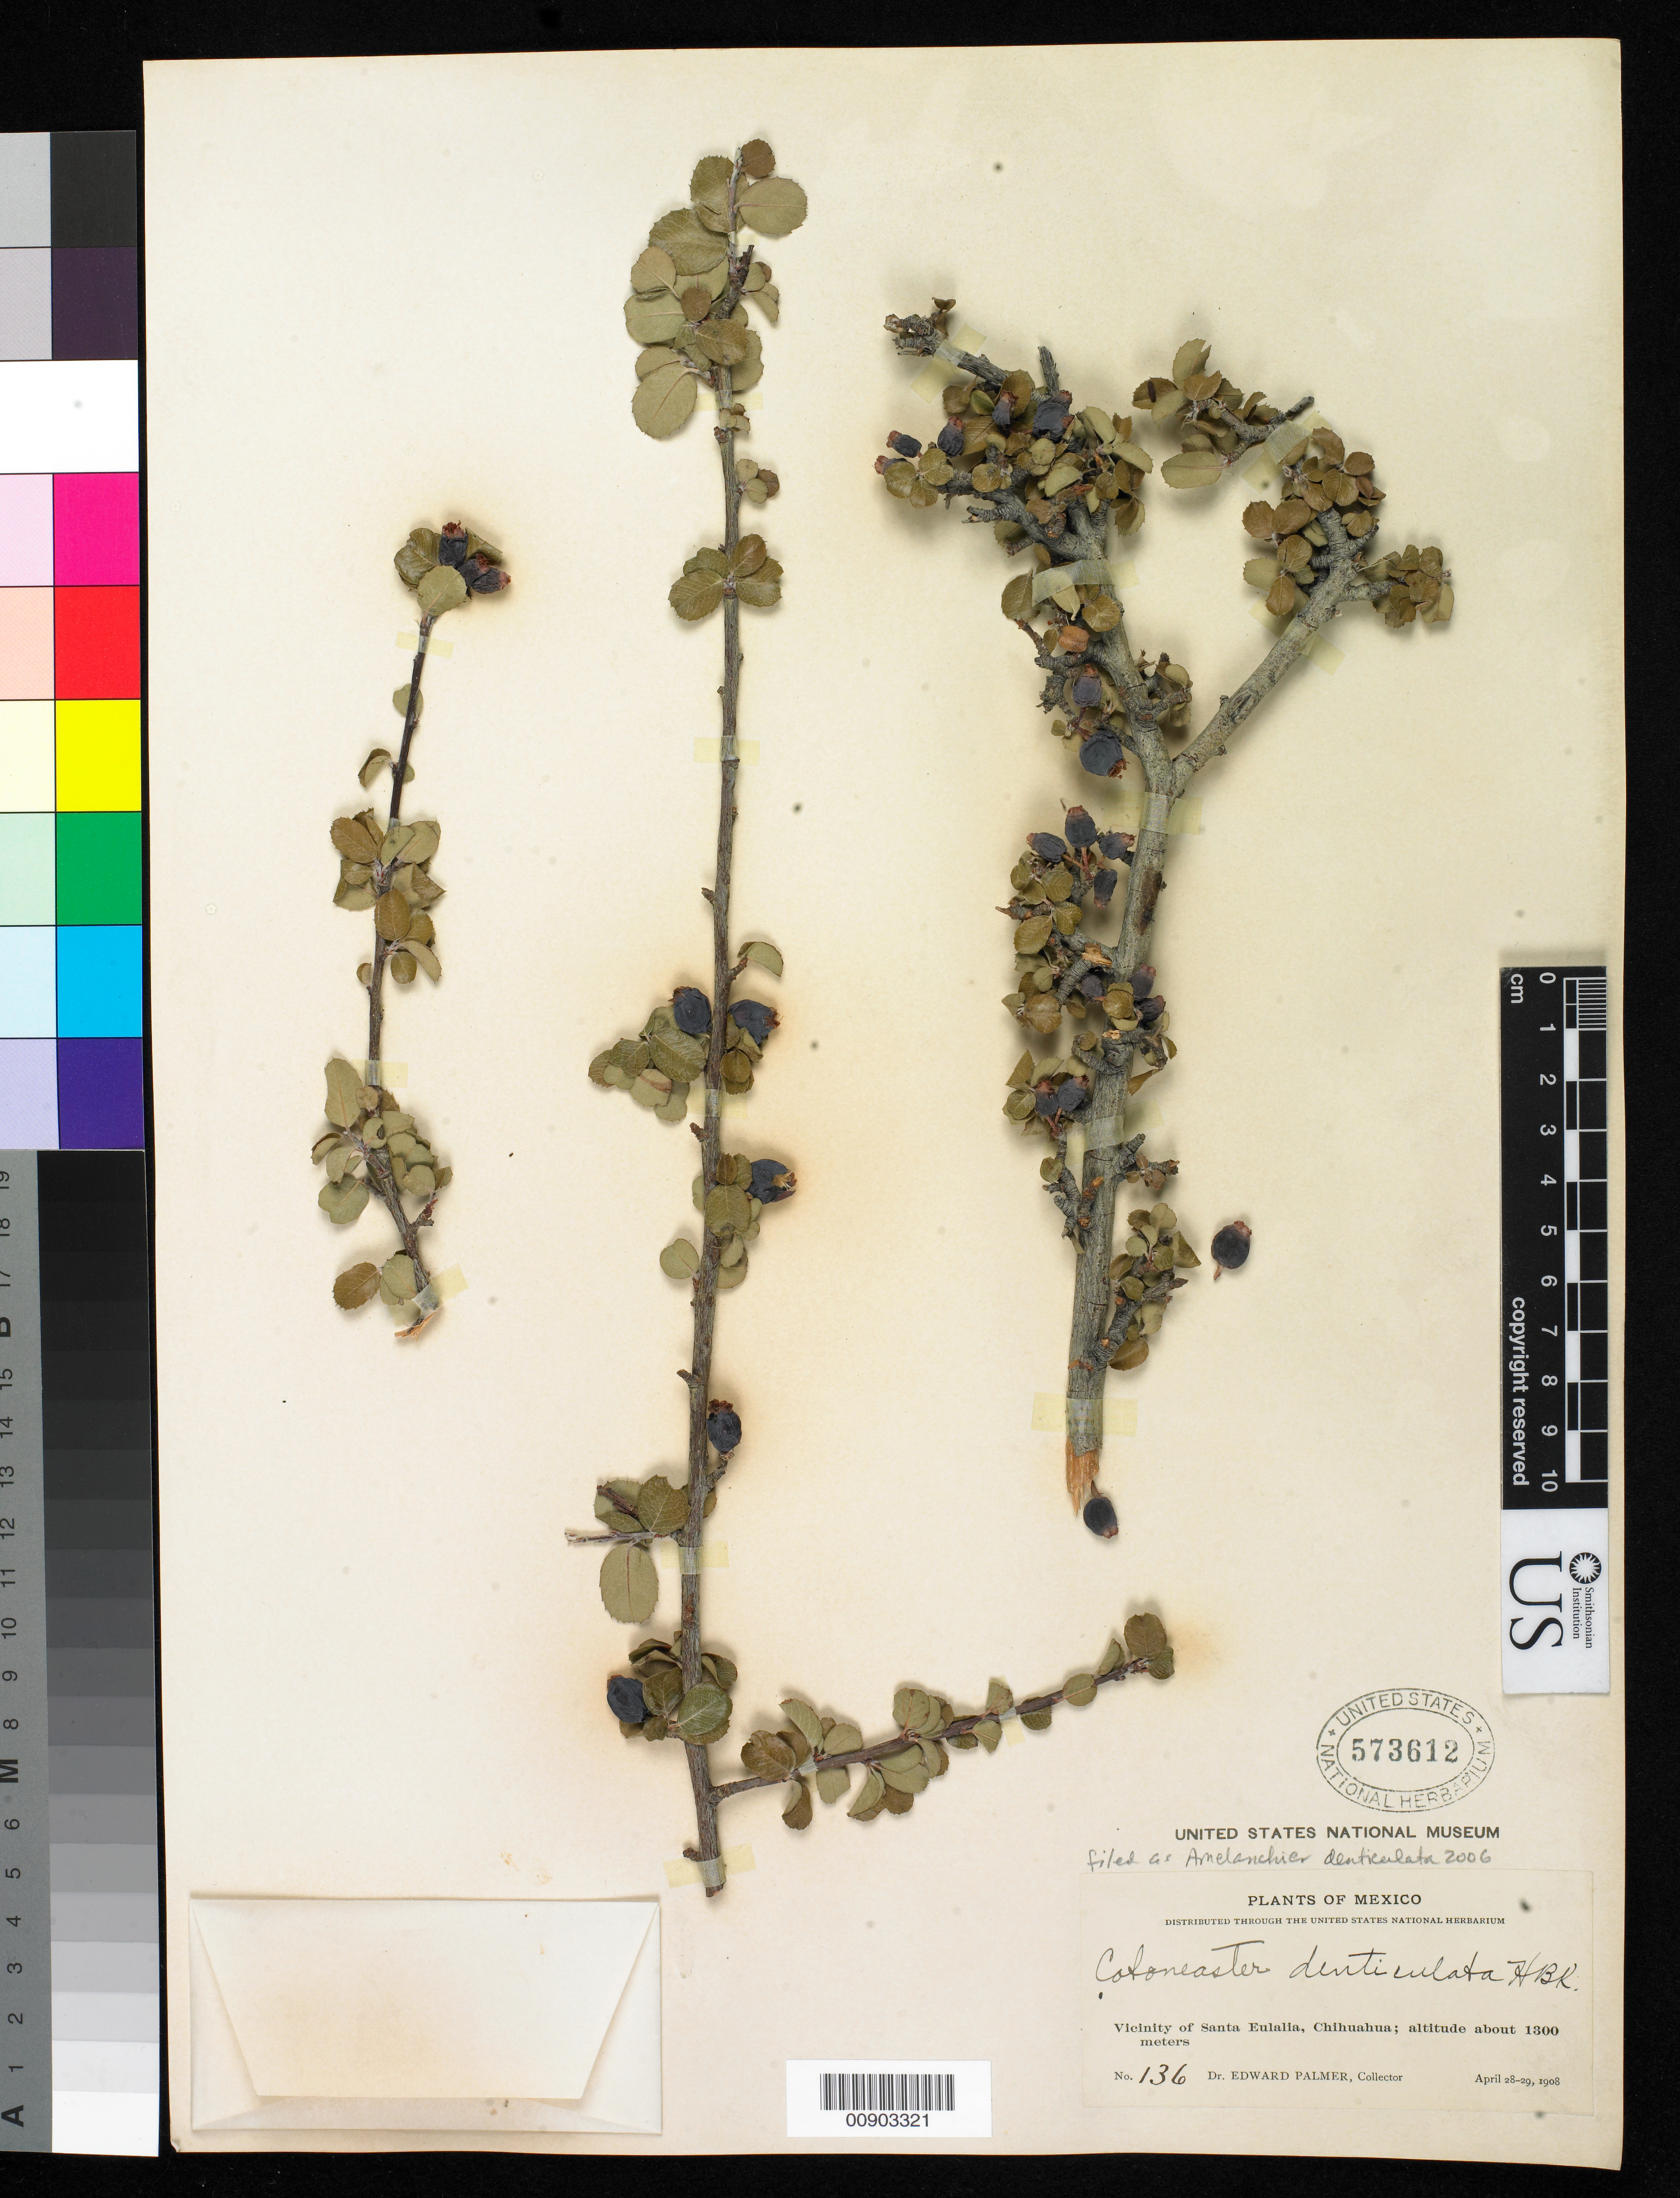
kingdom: Plantae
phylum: Tracheophyta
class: Magnoliopsida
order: Rosales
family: Rosaceae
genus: Malacomeles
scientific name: Malacomeles pringlei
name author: (Koehne) B.L. Turner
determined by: Strong, Mark T., (BOT), Smithsonian Institution - National Museum of Natural History (UNITED STATES)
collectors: E. Palmer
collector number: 136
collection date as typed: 28 Apr 1908 to 29 Apr 1908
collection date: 1908-04-28/1908-04-29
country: Mexico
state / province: Chihuahua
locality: Vicinity of Santa Eulalia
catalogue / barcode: US 573612